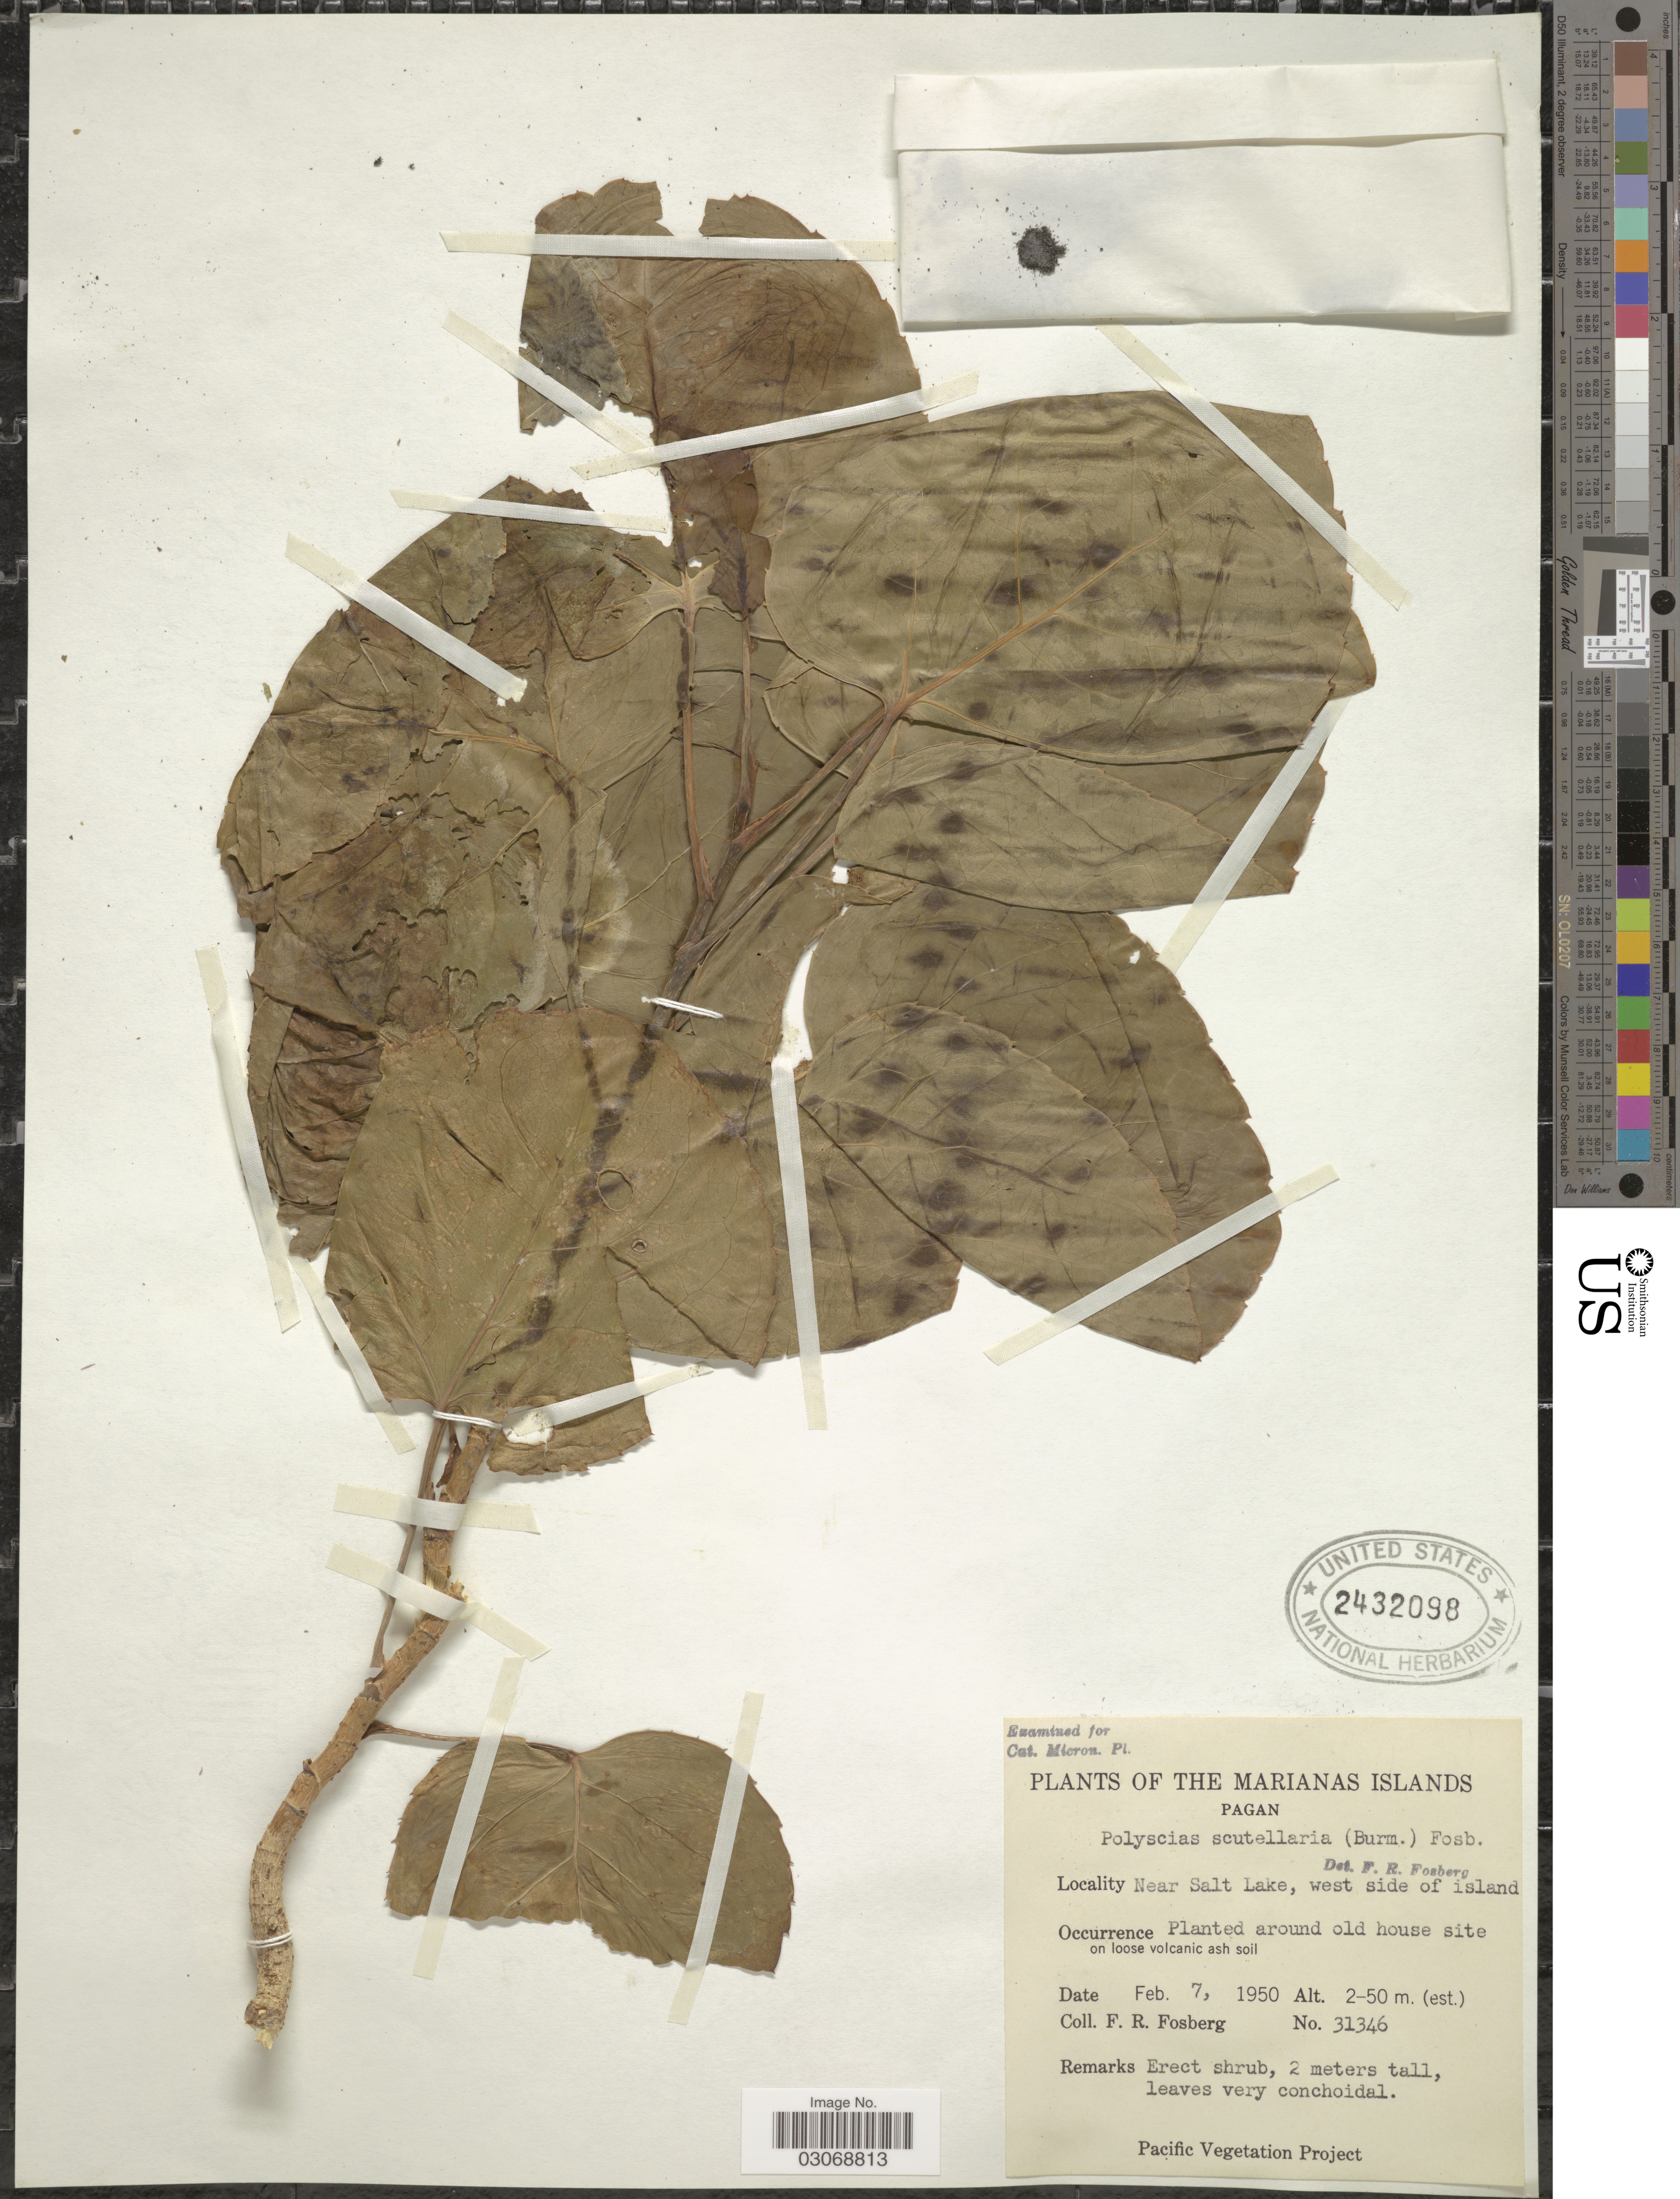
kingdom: Plantae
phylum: Tracheophyta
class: Magnoliopsida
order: Apiales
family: Araliaceae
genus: Polyscias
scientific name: Polyscias scutellaria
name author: (Burm. f.) Fosberg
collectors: F. R. Fosberg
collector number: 31346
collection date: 1950-02-07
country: Northern Mariana Islands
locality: The Marianas Islands. Pagan. Near Salt Lake, west side of island. Around old house site on loose volcanic ash soil.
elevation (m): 2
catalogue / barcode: US 2432098